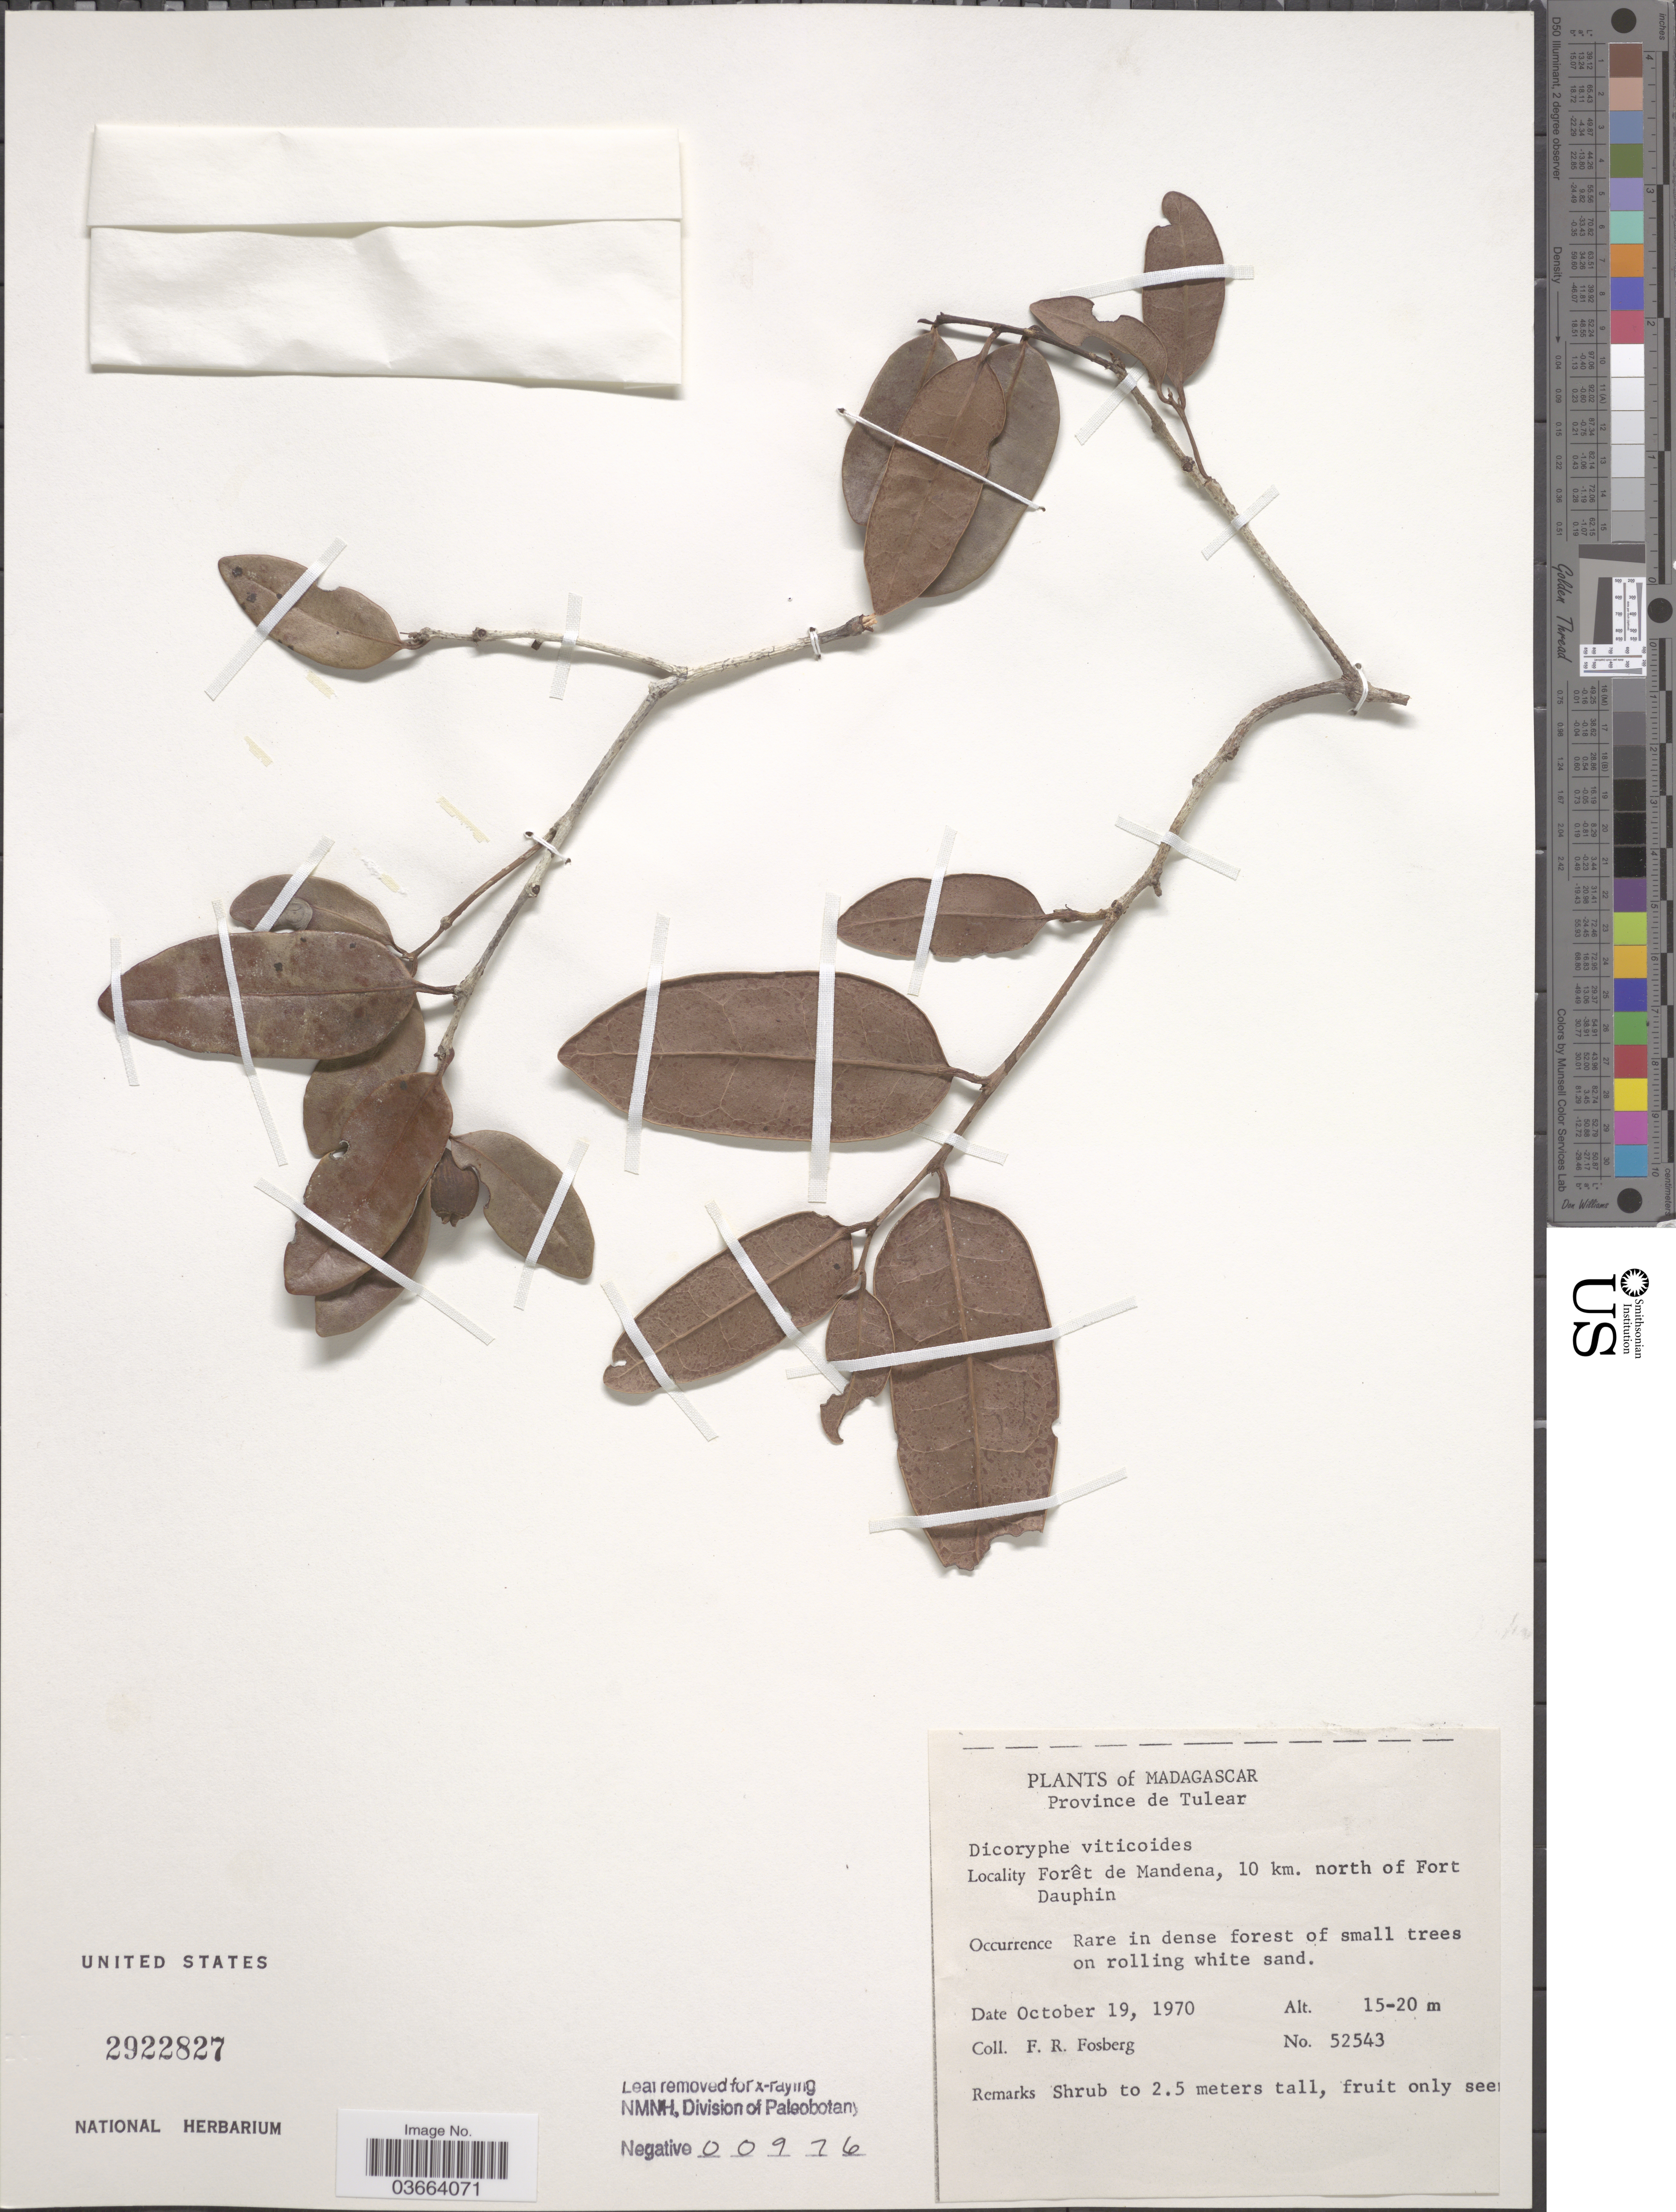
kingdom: Plantae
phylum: Tracheophyta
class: Magnoliopsida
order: Saxifragales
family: Hamamelidaceae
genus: Dicoryphe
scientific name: Dicoryphe viticoides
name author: Baker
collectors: F. R. Fosberg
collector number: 52543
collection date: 1970-10-19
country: Madagascar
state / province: Anosy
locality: Province of Tulear. Forêt de Mandena, 10 km. north of Fort Dauphin.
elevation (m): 15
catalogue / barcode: US 2922827